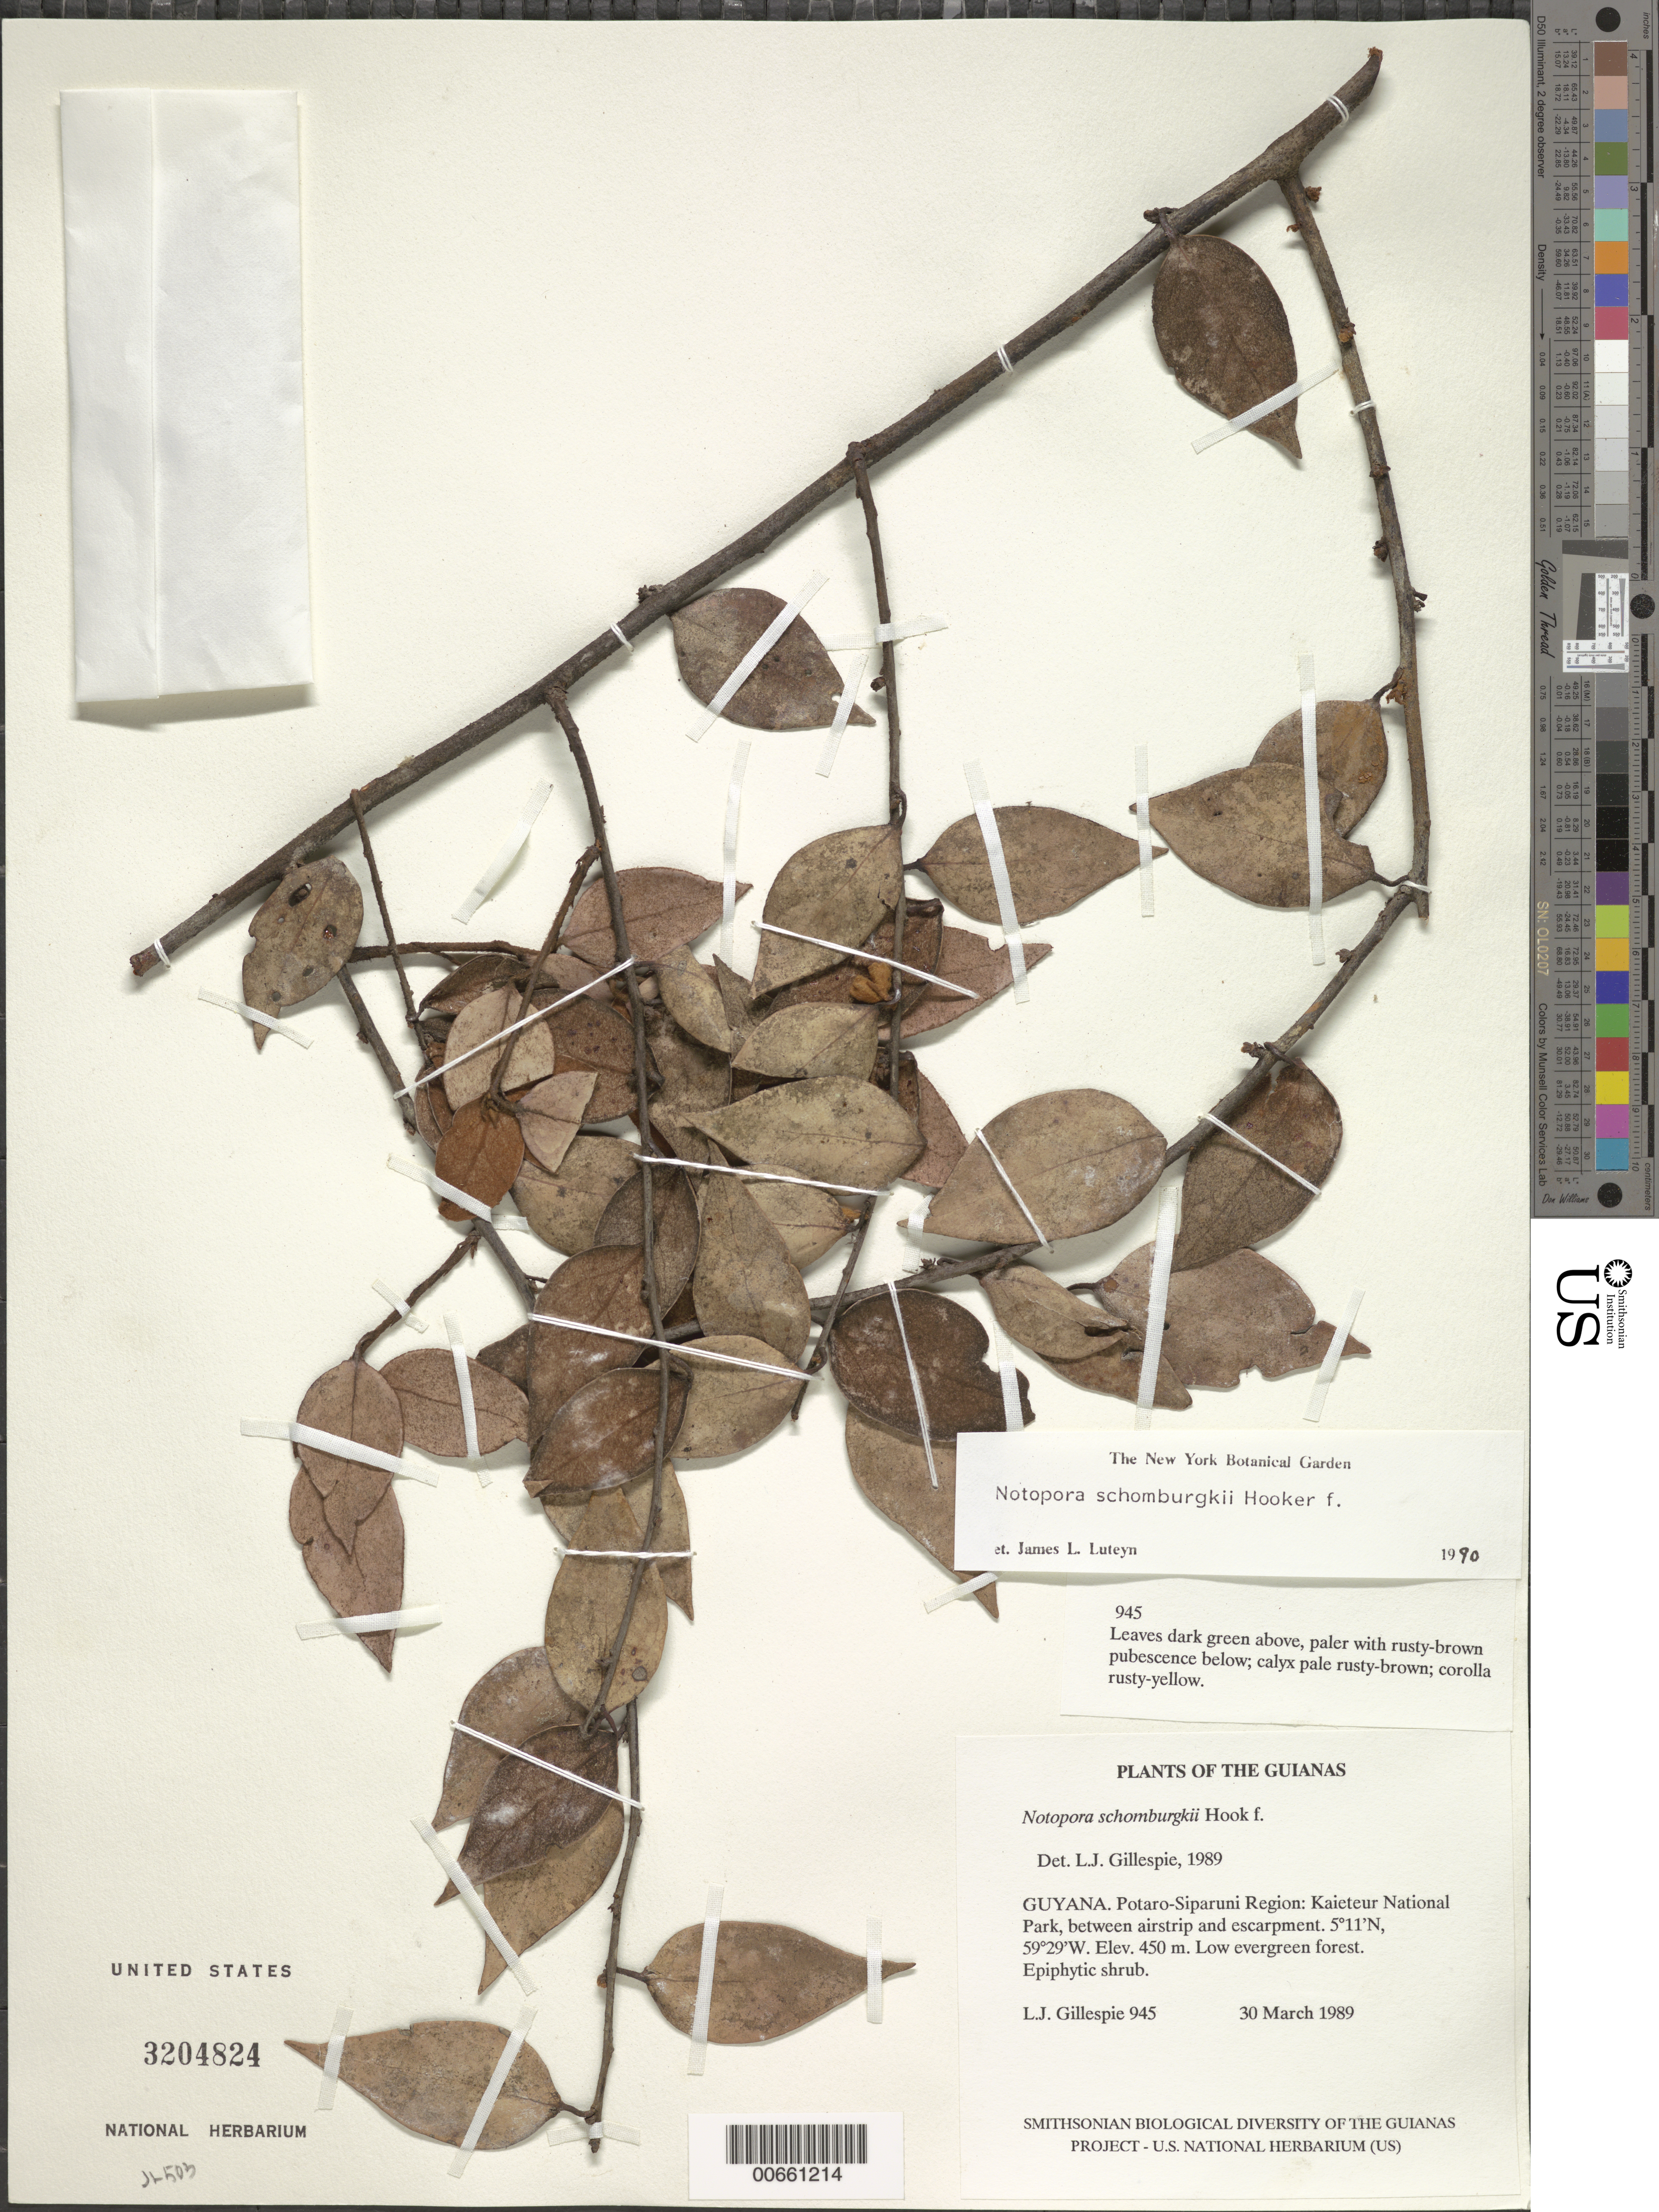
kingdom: Plantae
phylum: Tracheophyta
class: Magnoliopsida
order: Ericales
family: Ericaceae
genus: Notopora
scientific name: Notopora schomburgkii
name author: Hook. f.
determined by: Luteyn, J. L.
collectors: L. J. Gillespie & H. Persaud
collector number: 945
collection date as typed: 30 March 1989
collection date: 1989-03-30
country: Guyana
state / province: Potaro-Siparuni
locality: Kaieteur National Park, between airstrip and escarpment. ENE of airstrip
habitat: Low evergreen forest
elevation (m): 450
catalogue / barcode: US 3204824